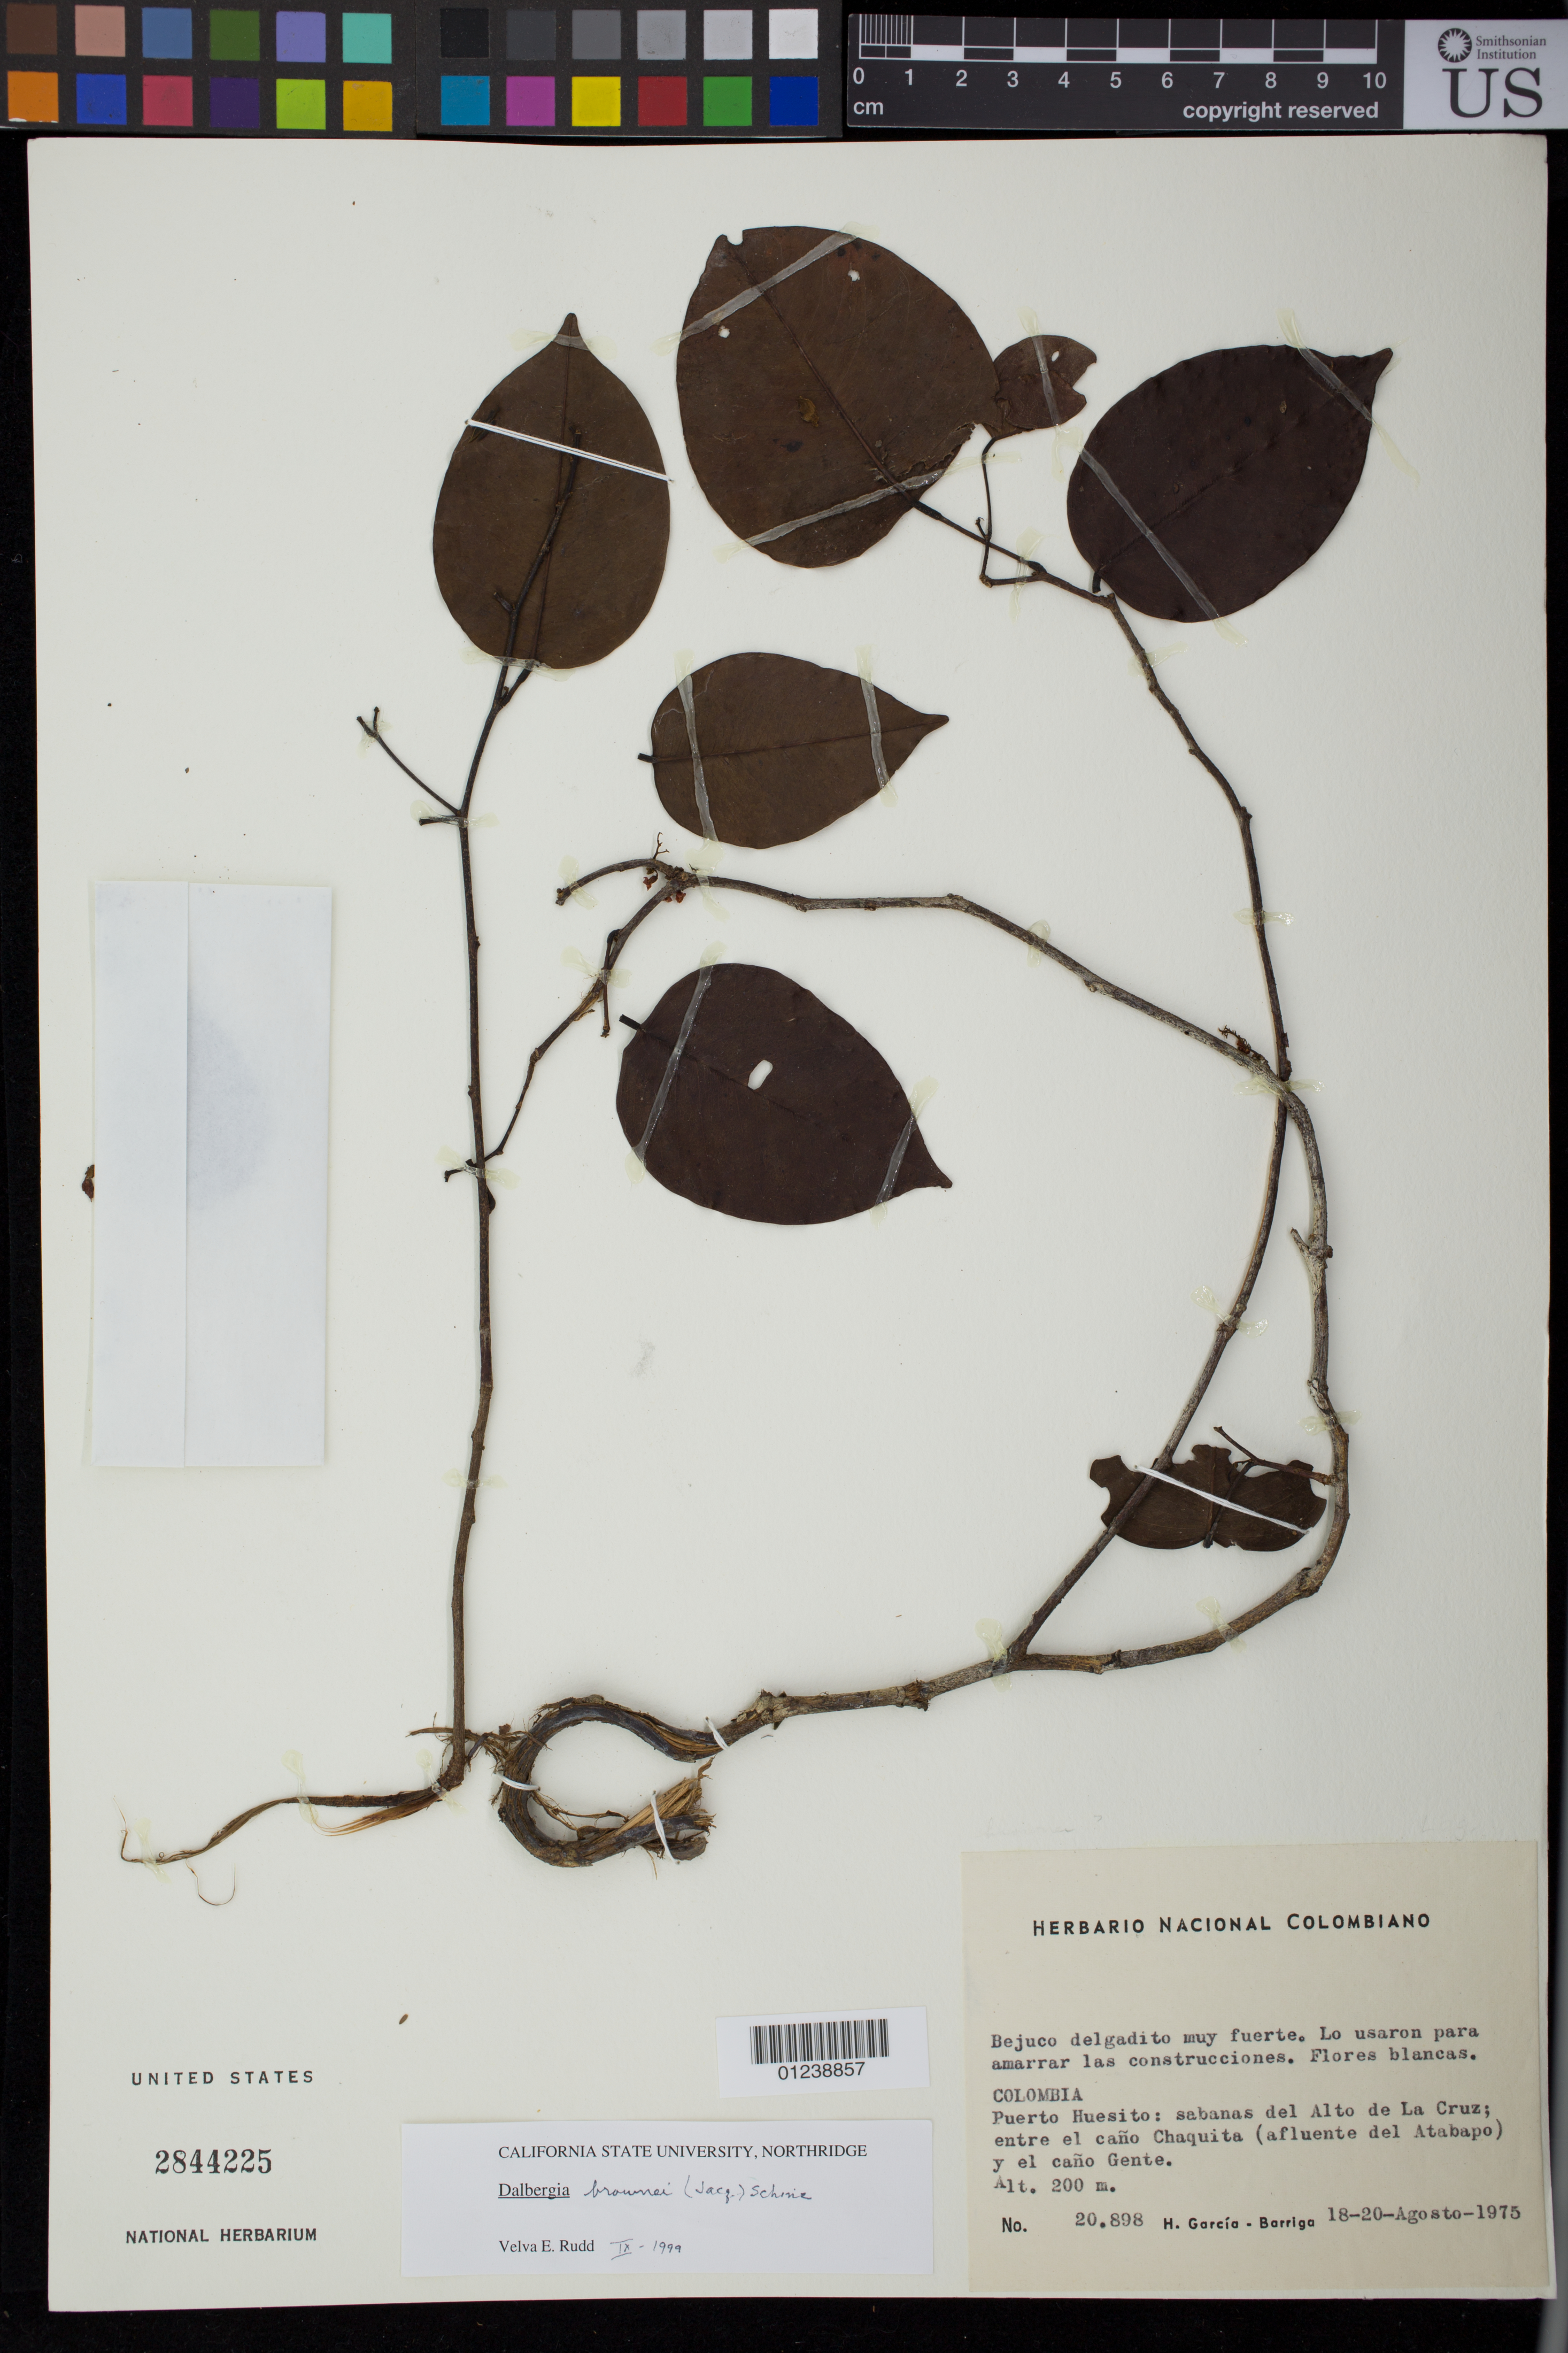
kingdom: Plantae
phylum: Tracheophyta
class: Magnoliopsida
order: Fabales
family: Fabaceae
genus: Dalbergia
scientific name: Dalbergia brownei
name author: (Jacq.) Schinz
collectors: H. García Barriga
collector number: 20.898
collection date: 1975-08-18/1975-08-20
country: Colombia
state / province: Guainía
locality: Huesito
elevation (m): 200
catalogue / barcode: US 2844225